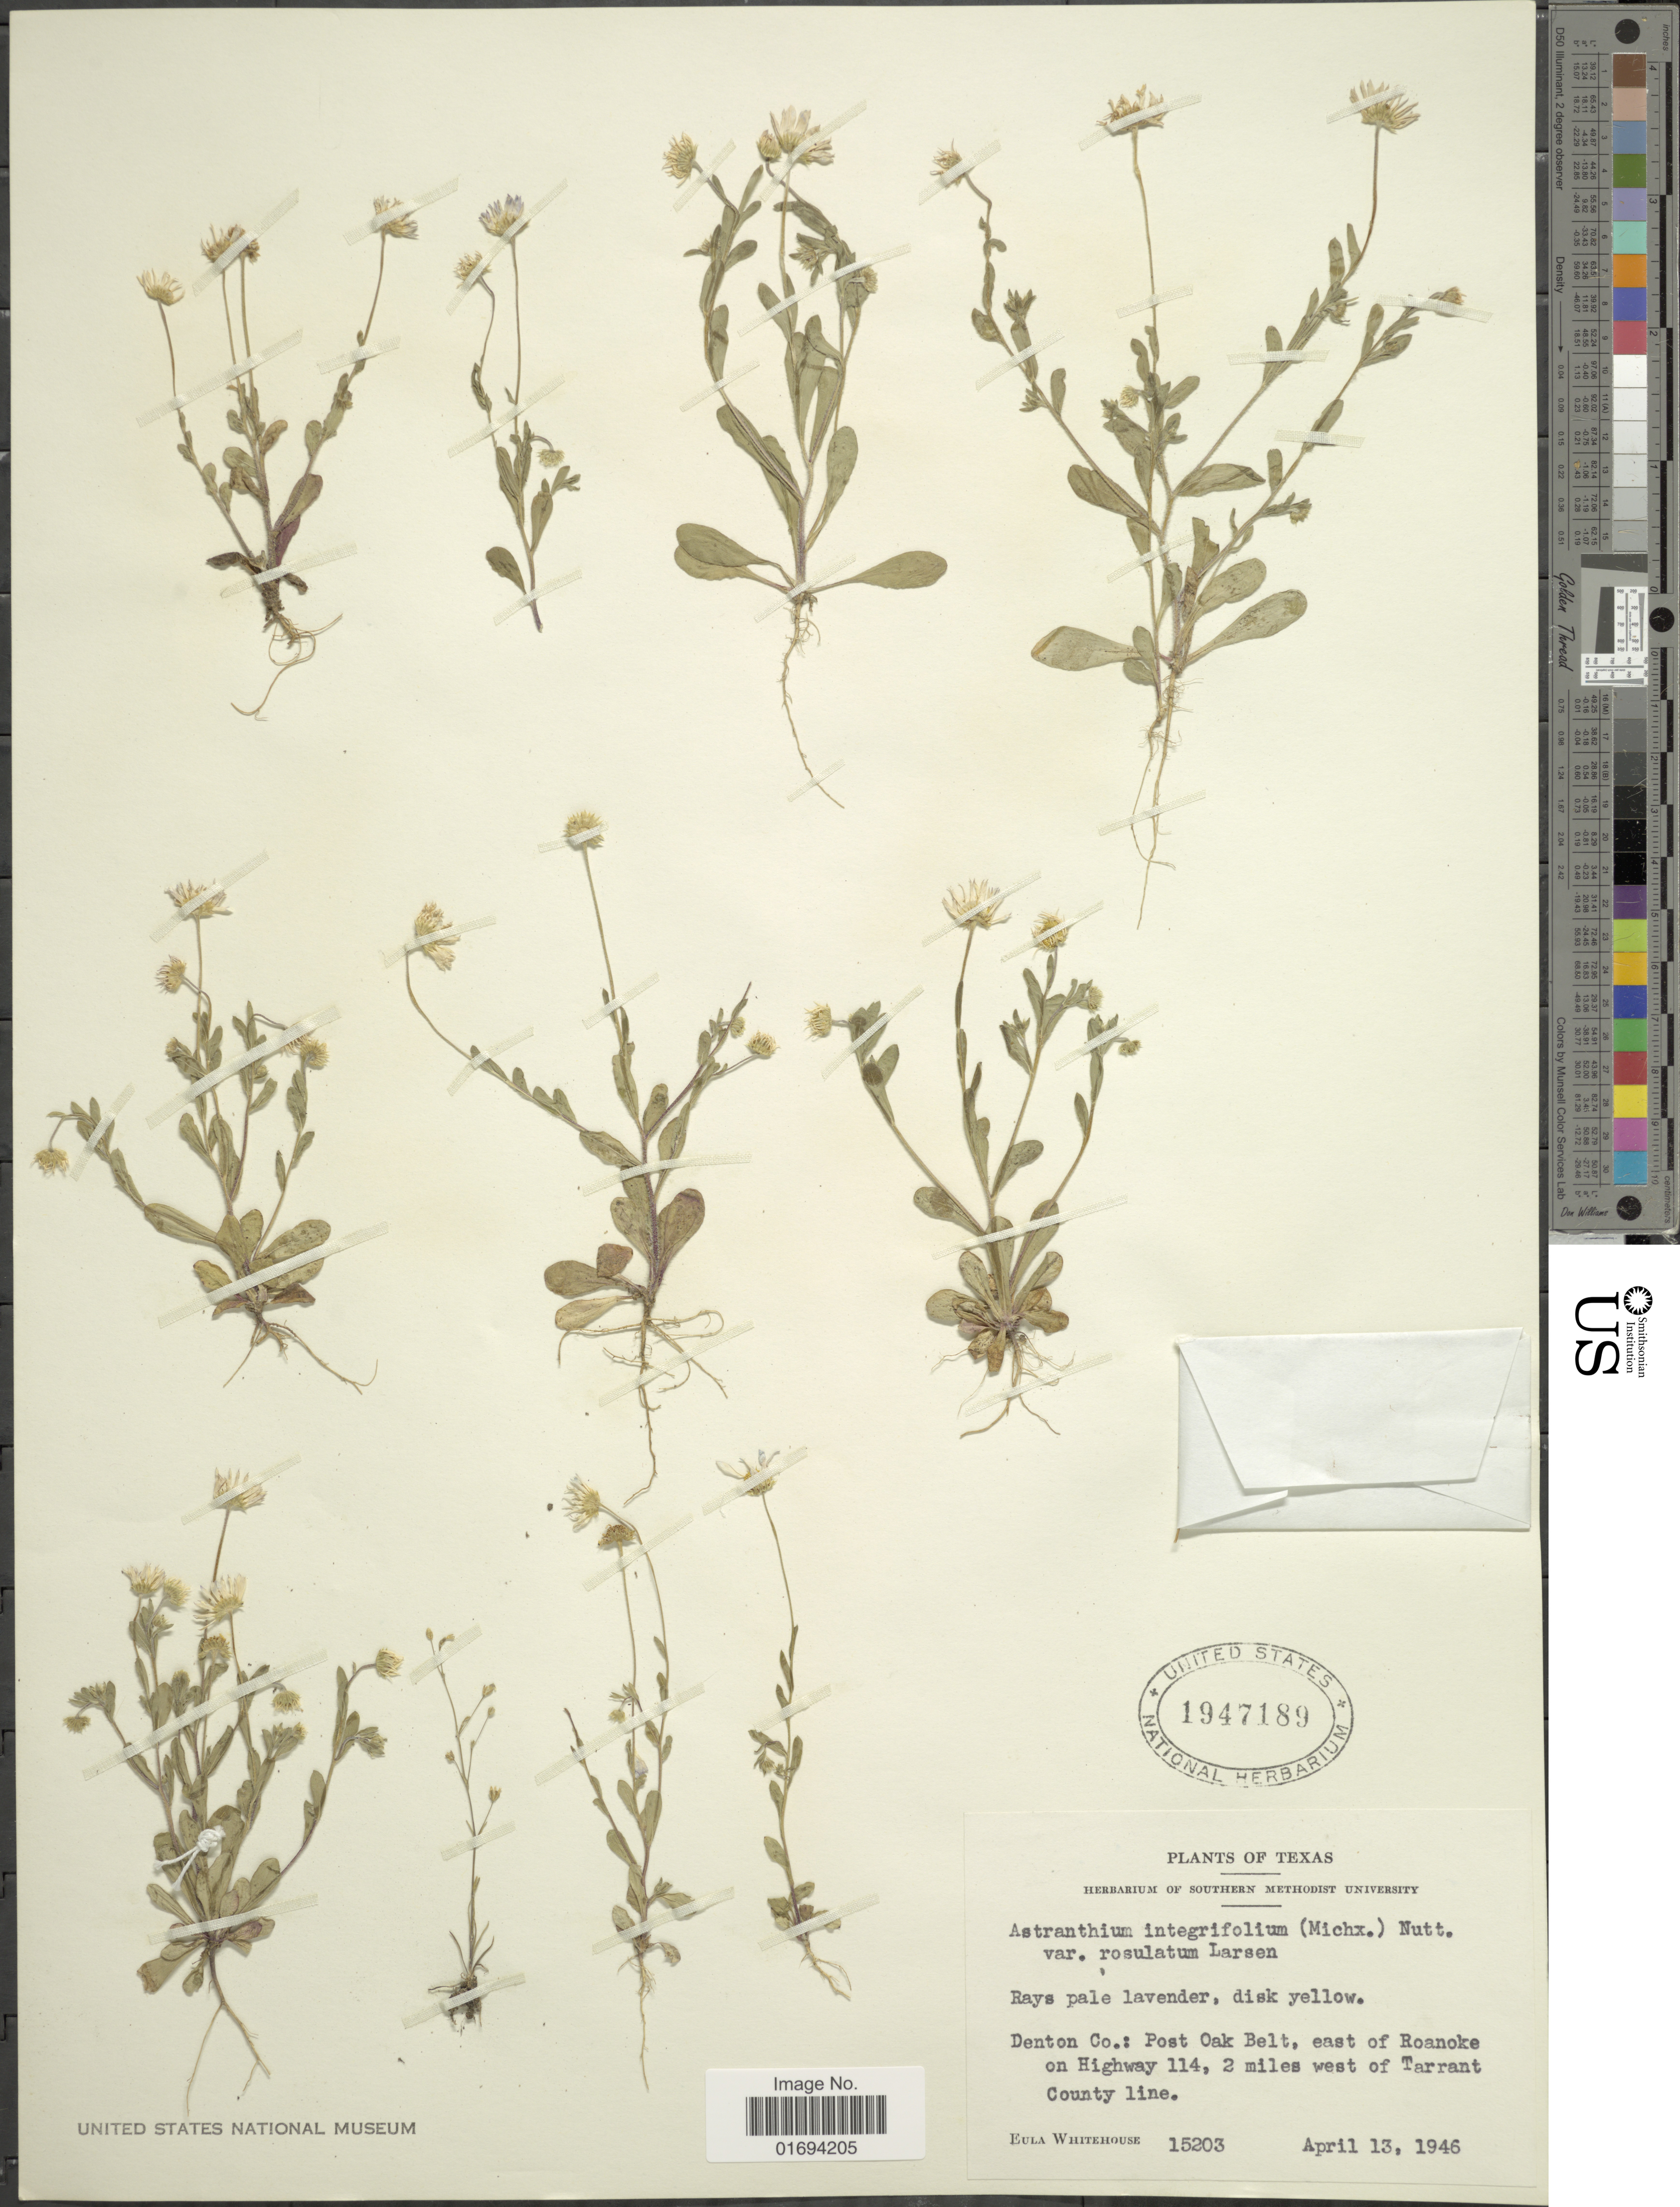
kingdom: Plantae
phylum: Tracheophyta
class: Magnoliopsida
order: Asterales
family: Asteraceae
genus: Astranthium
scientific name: Astranthium integrifolium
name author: (Michx.) Nutt.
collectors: E. Whitehouse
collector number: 15203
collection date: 1946-04-13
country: United States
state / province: Texas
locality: Denton Co.: Post Oak Belt, east of Roanoke on highway 114, 2 miles west of Tarrant County line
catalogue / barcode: US 1947189